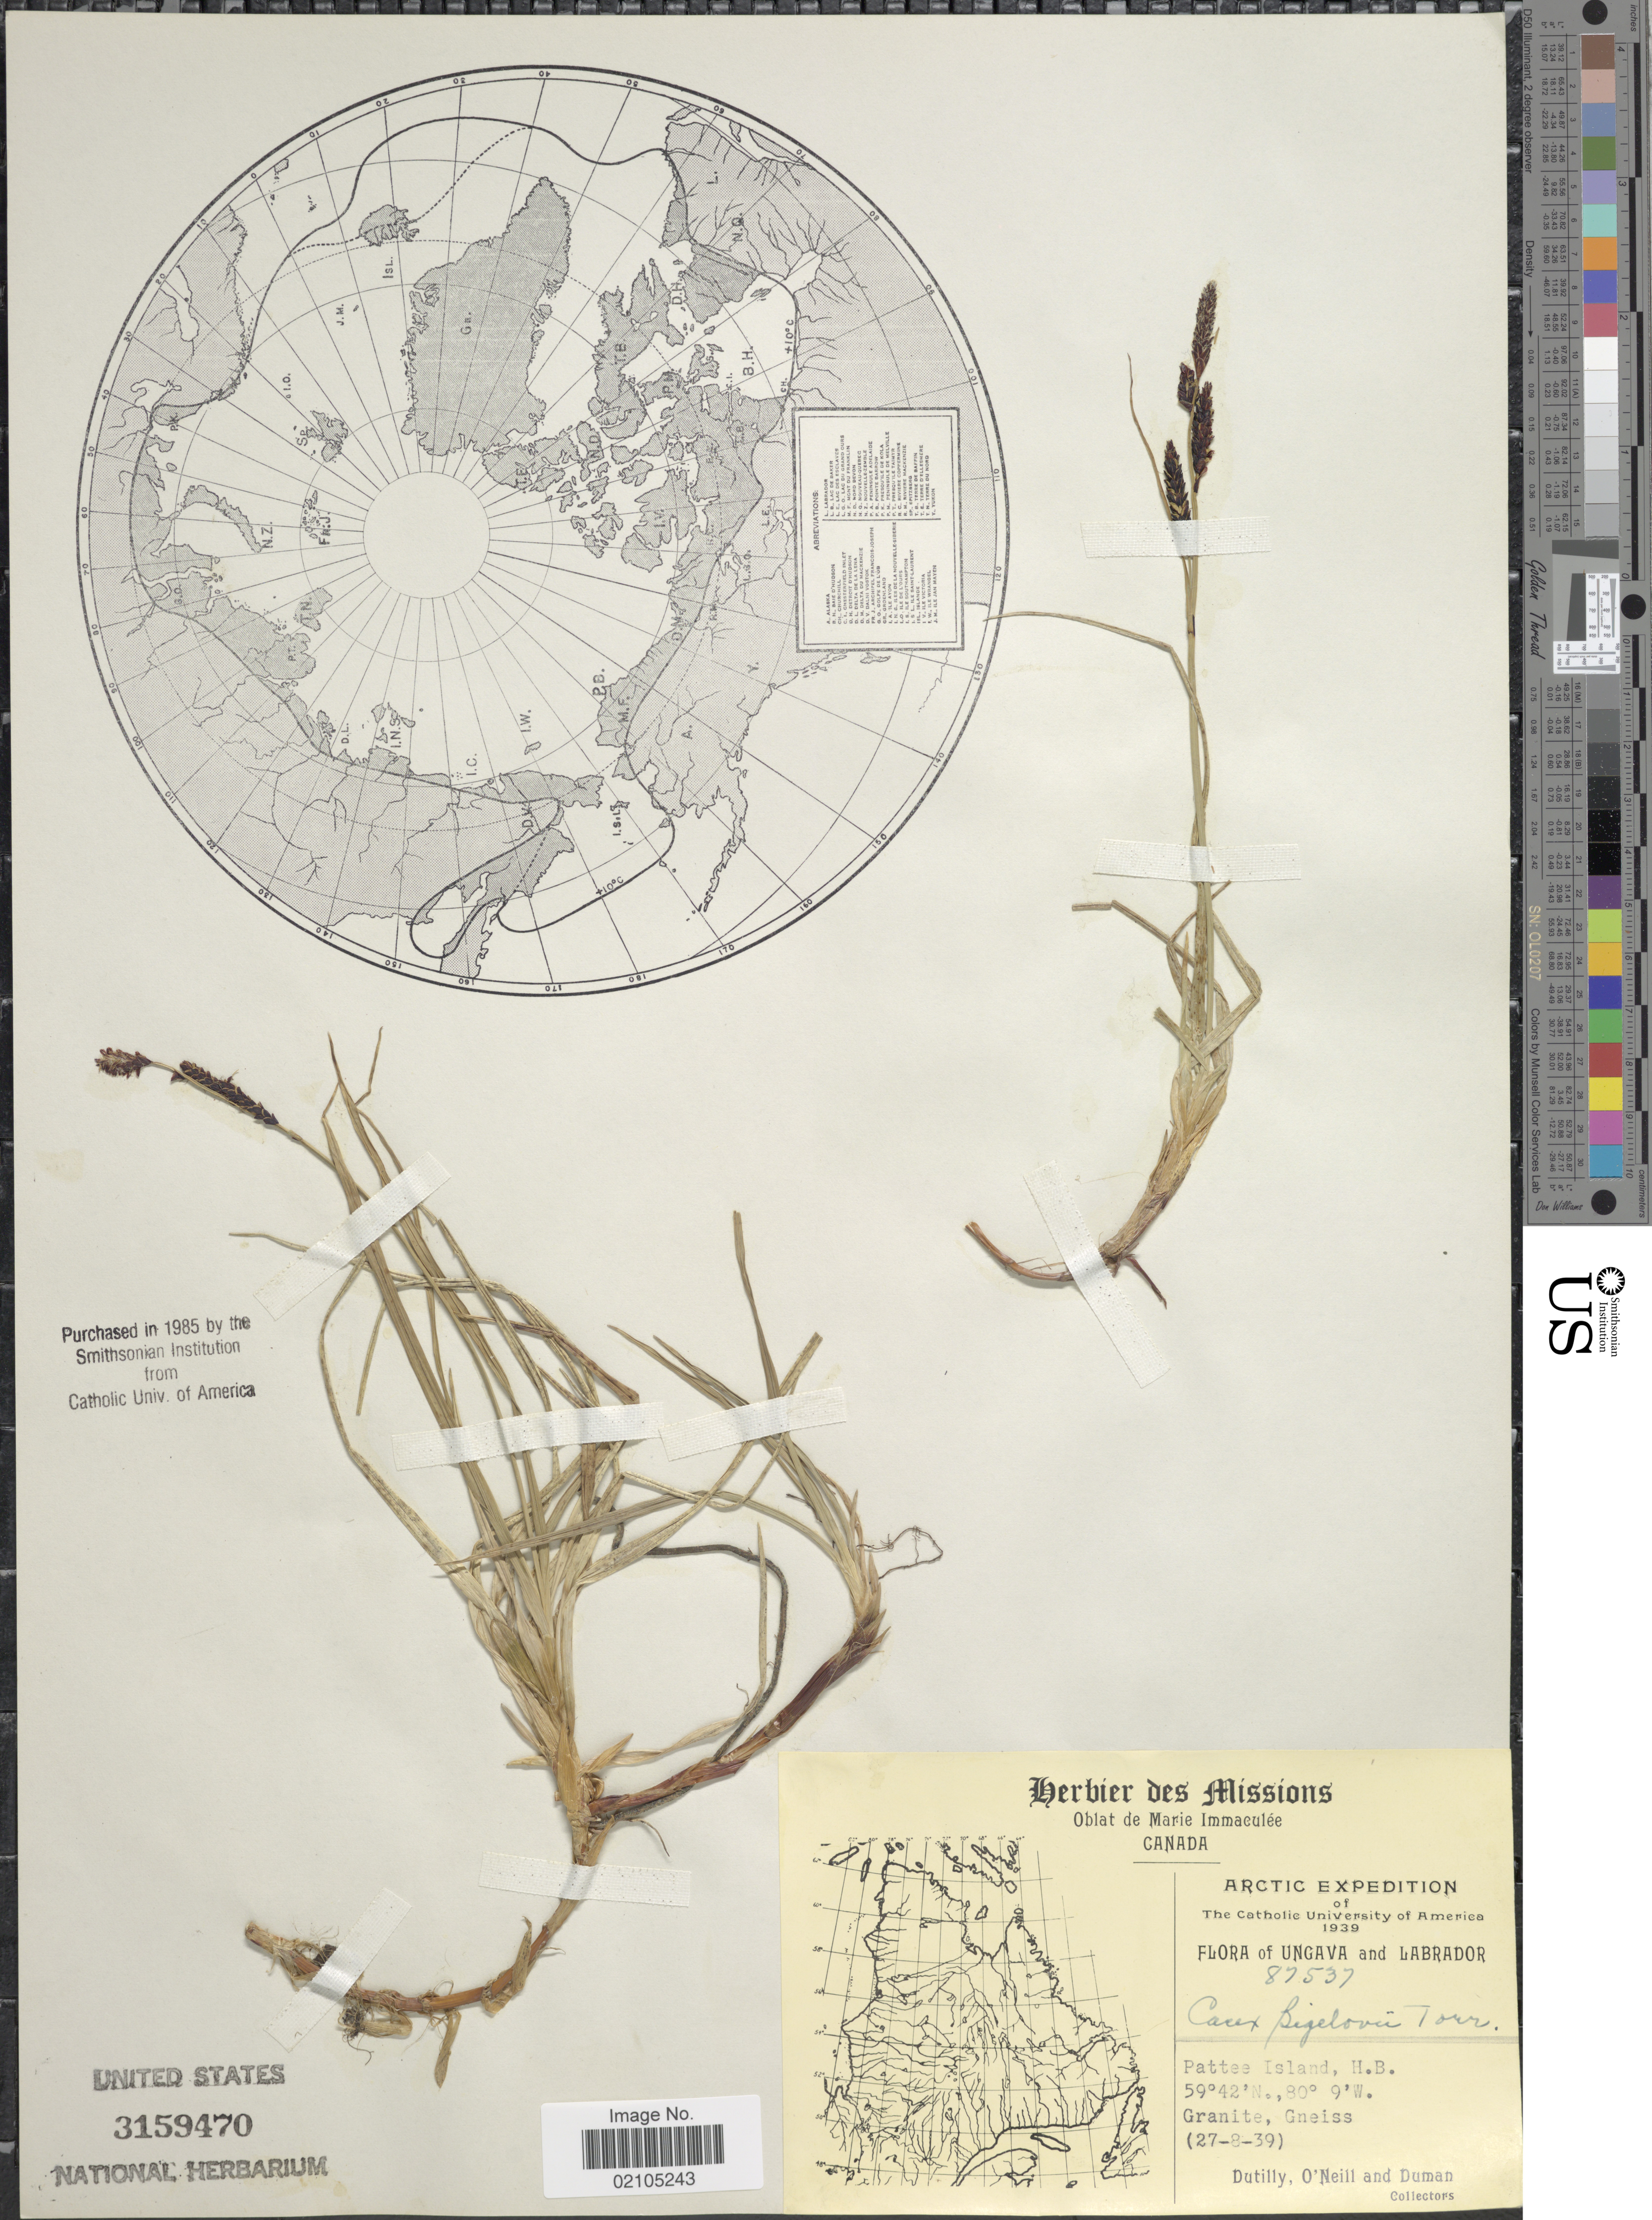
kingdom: Plantae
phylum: Tracheophyta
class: Liliopsida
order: Poales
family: Cyperaceae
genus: Carex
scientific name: Carex bigelowii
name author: Torr. ex Schwein.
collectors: -. Dutilly, -. O'Neill & -. Duman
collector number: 87537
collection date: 1939-08-27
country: Canada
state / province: Newfoundland and Labrador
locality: Arctic, Ungava and Labrador, Pattee Island, H.B.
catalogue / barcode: US 3159470